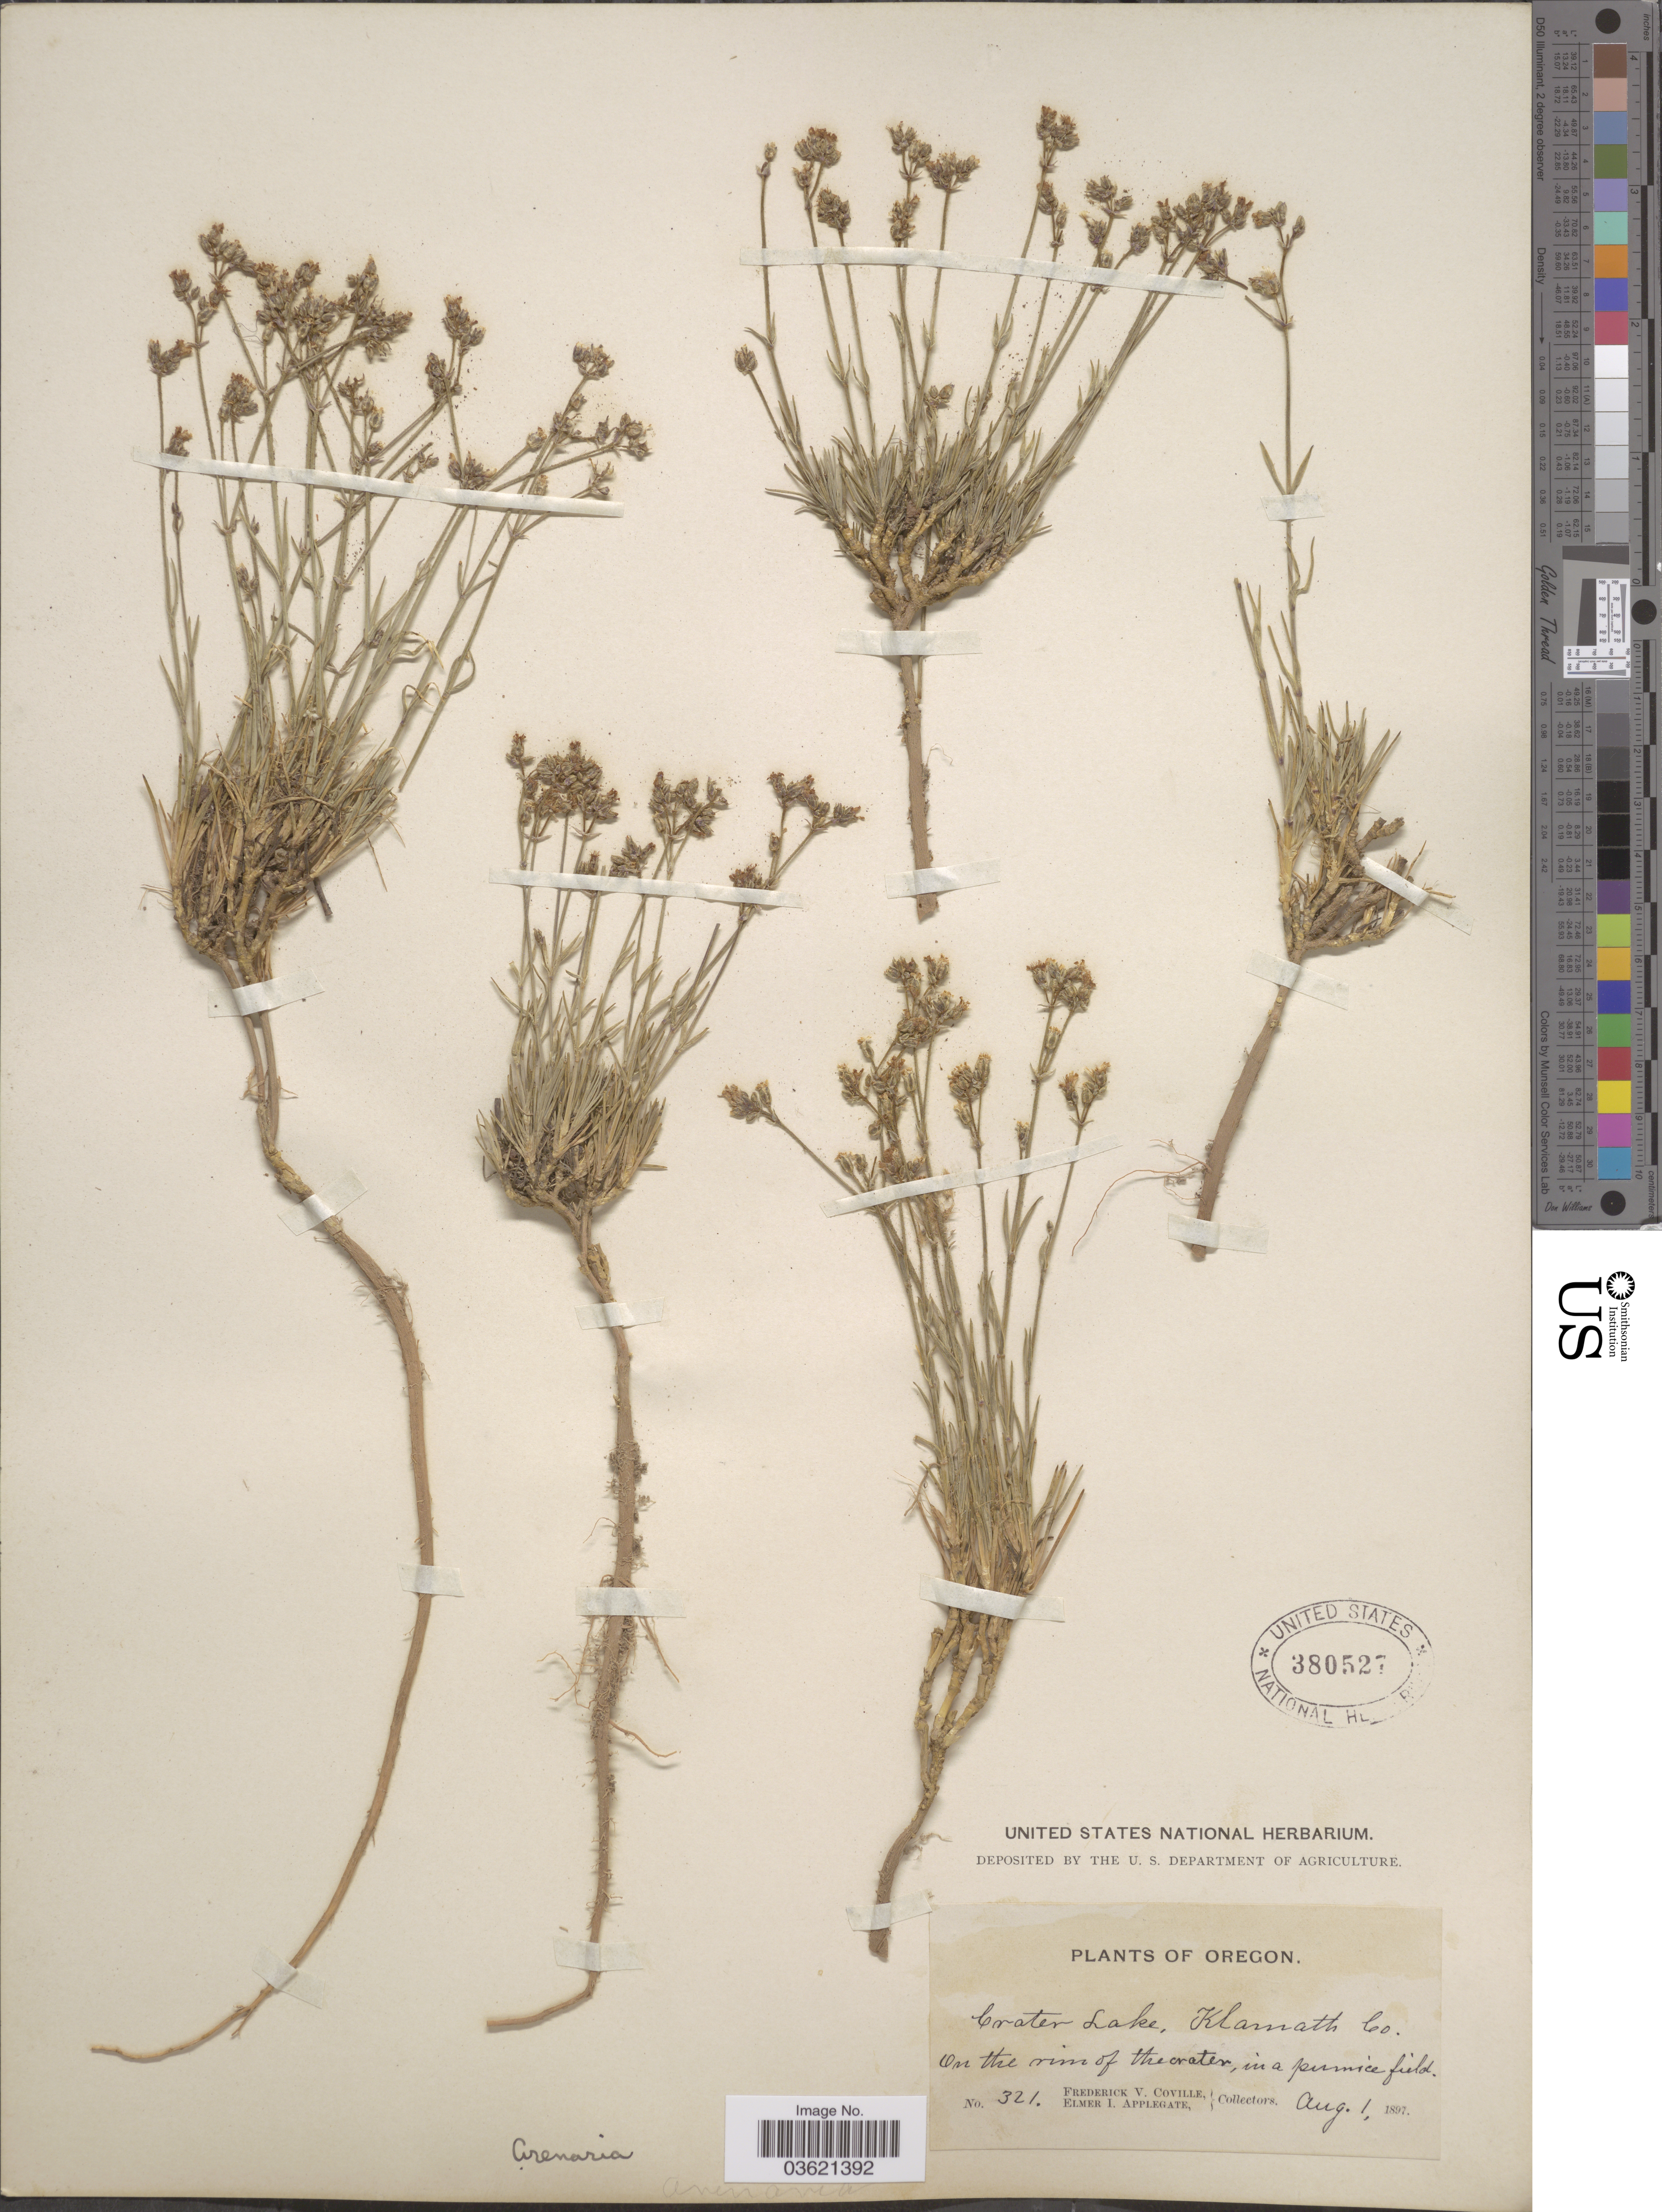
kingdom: Plantae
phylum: Tracheophyta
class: Magnoliopsida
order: Caryophyllales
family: Caryophyllaceae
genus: Arenaria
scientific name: Arenaria sp.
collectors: F. V. Coville & E. I. Applegate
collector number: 321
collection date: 1897-08-01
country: United States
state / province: Oregon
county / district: Klamath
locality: Crater Lake, Klamath Co. On the rim of the crater, in a pumice field.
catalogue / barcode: US 380527